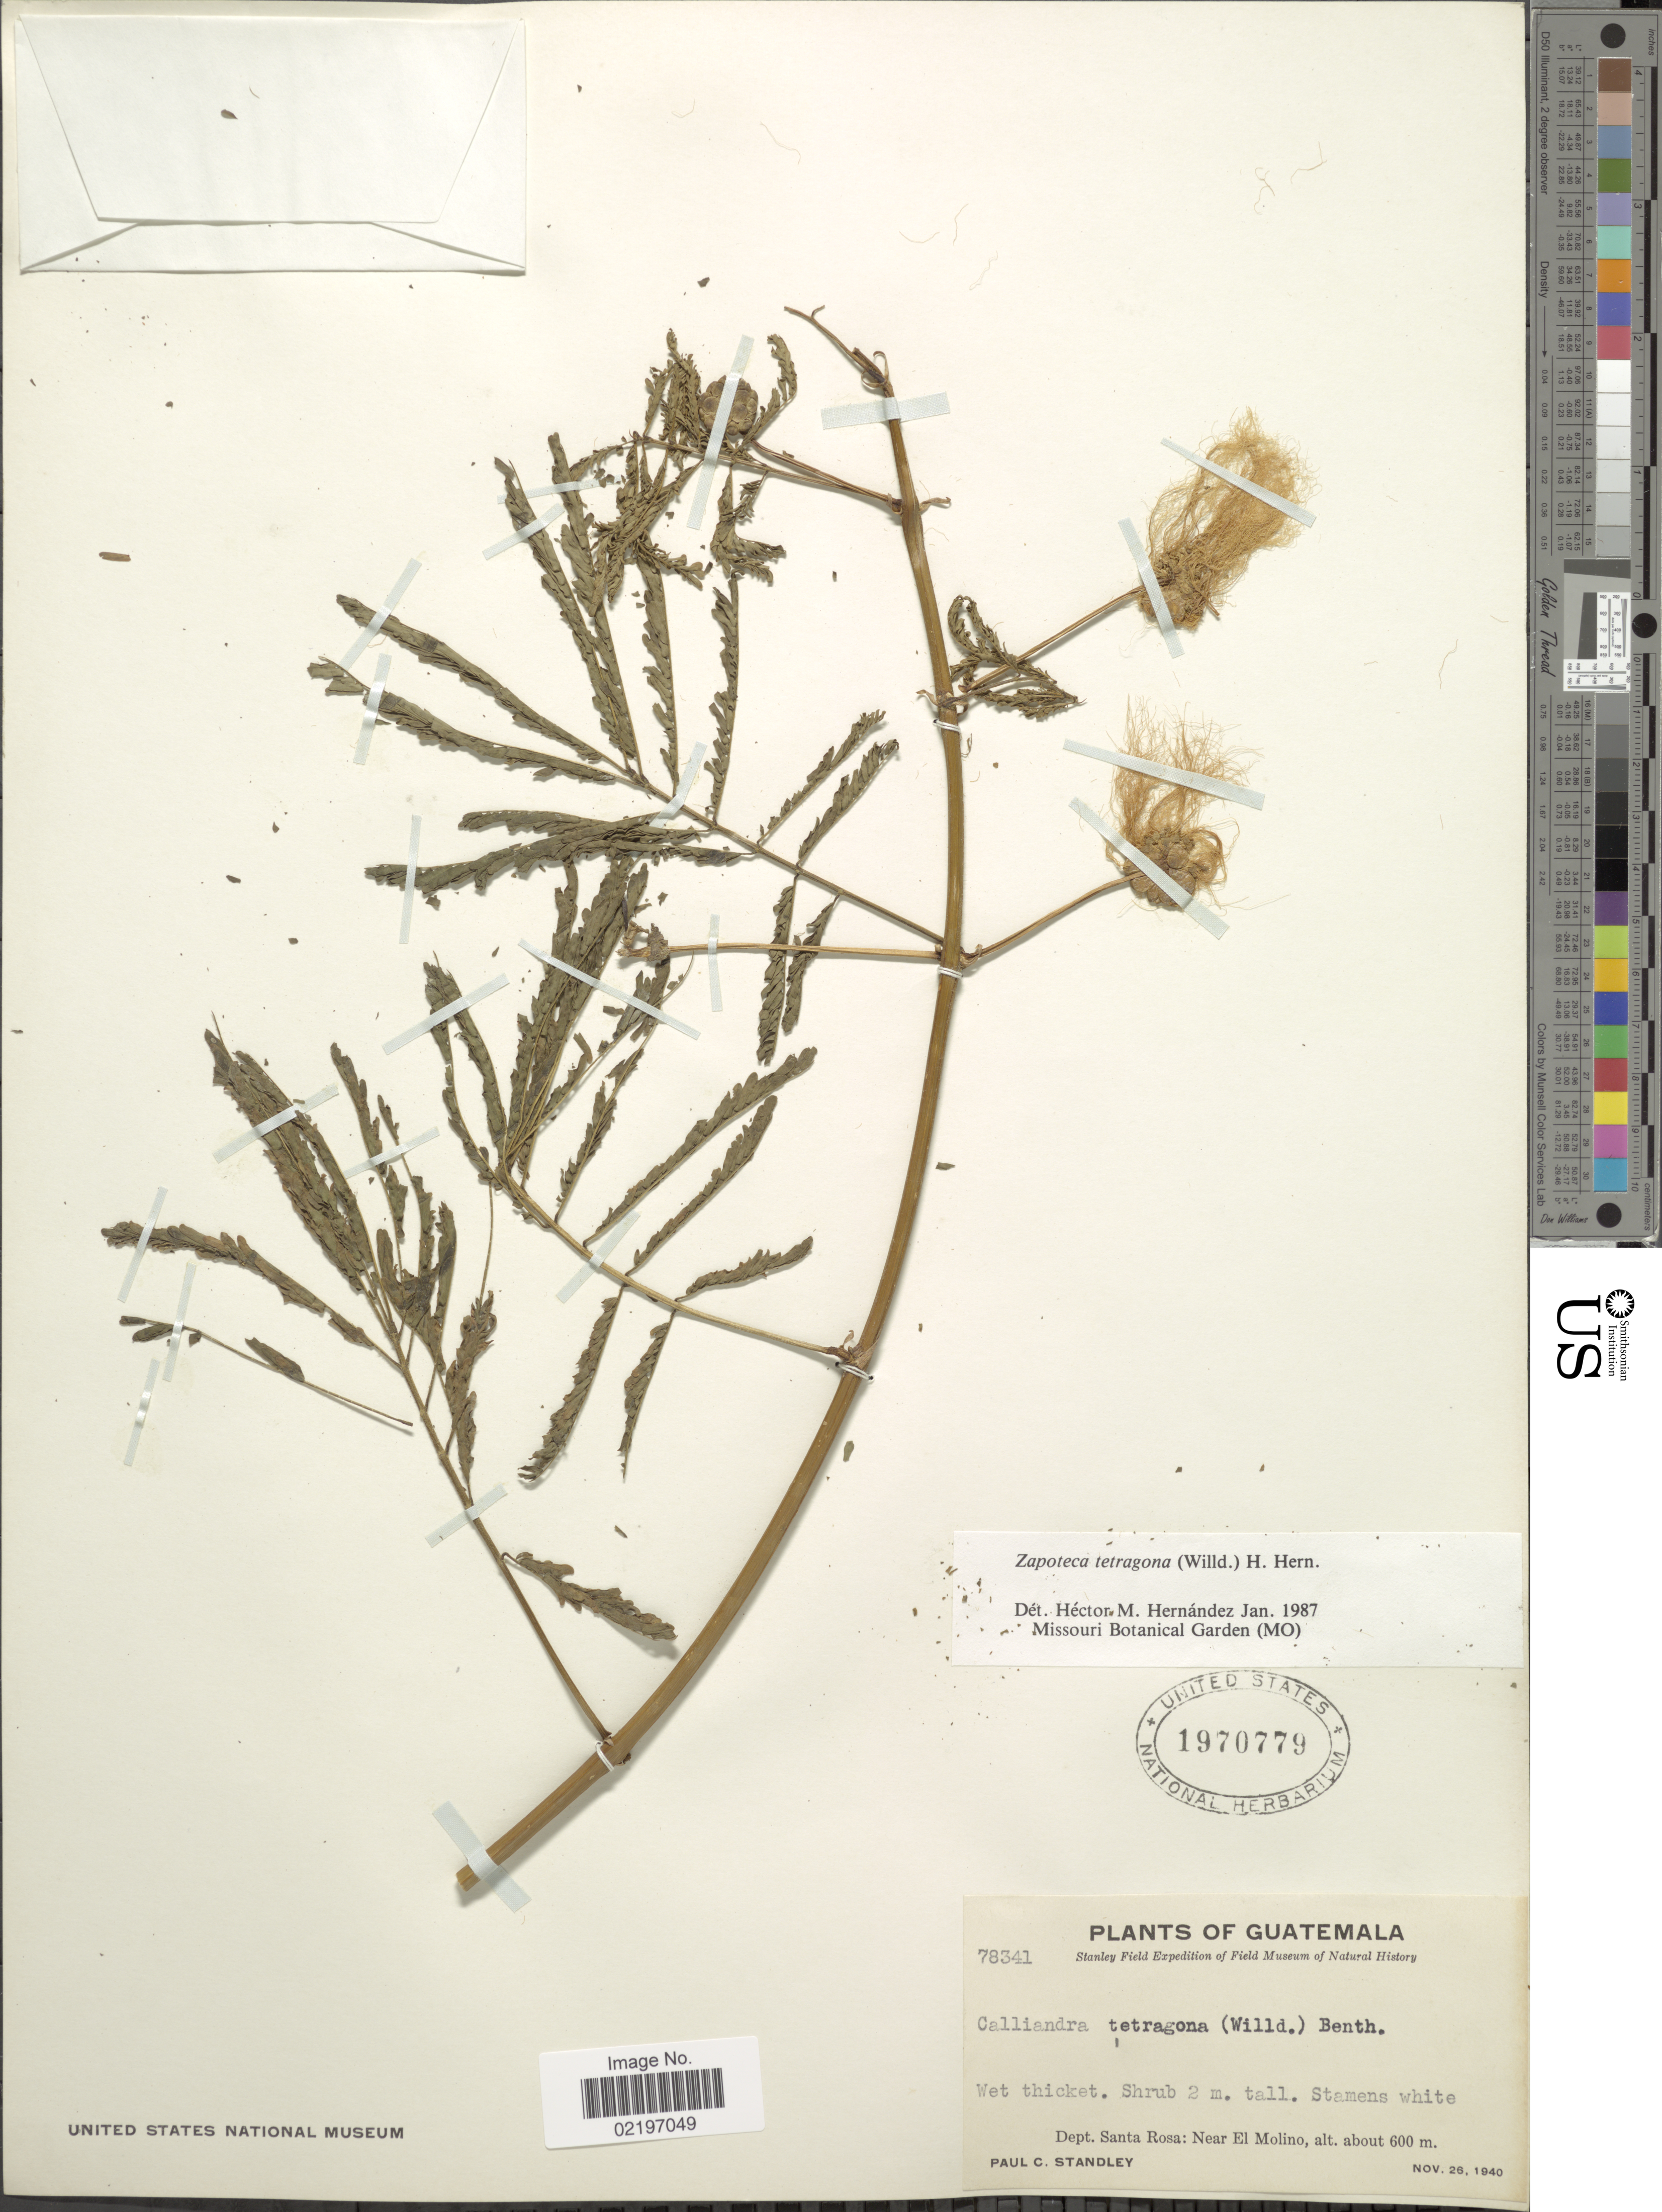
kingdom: Plantae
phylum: Tracheophyta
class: Magnoliopsida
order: Fabales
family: Fabaceae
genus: Zapoteca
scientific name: Zapoteca tetragona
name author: (Willd.) H.M. Hern.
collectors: P. C. Standley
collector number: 78341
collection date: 1940-11-26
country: Guatemala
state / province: Santa Rosa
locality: Near El Molino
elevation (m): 600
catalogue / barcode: US 1970779